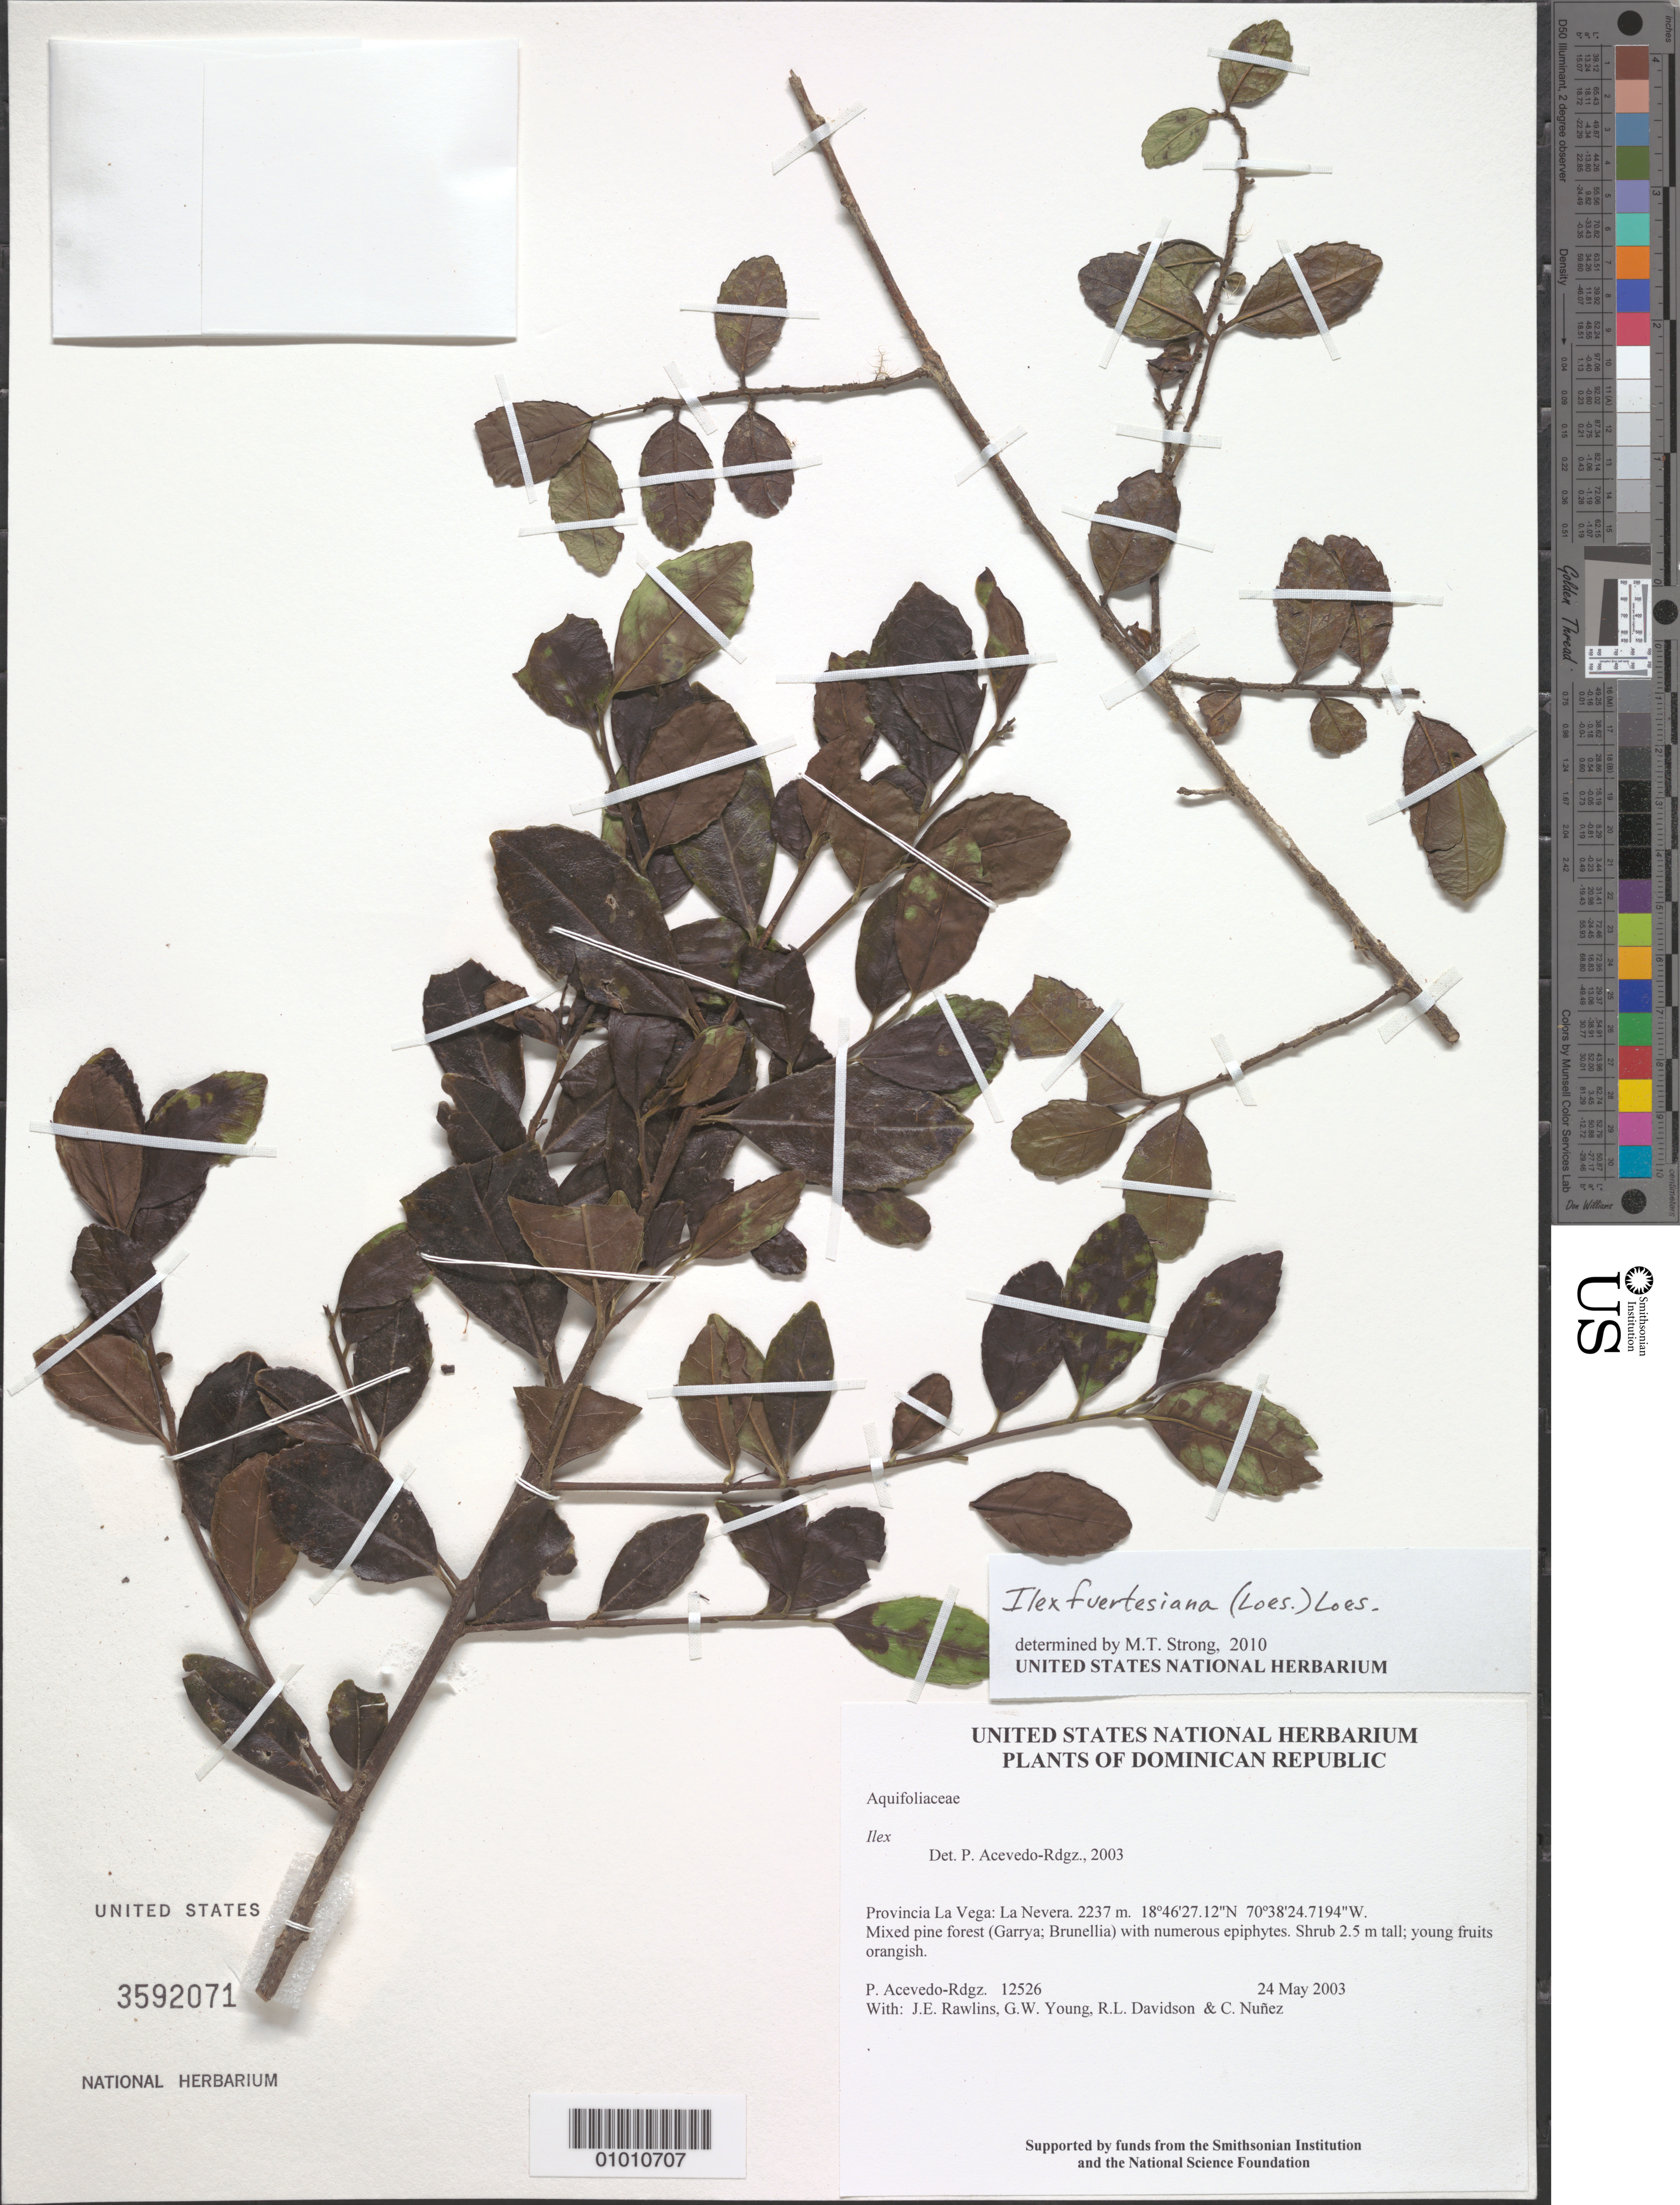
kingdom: Plantae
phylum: Tracheophyta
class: Magnoliopsida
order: Aquifoliales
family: Aquifoliaceae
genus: Ilex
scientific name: Ilex fuertesiana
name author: (Loes.) Loes.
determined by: Strong, M. T., (US), Smithsonian Institution - National Museum of Natural History (UNITED STATES)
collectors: P. Acevedo-Rodr., J. Rawlins, G. Young, R. Davidson & C. Nunez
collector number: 12526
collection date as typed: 24 May 2003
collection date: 2003-05-24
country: Dominican Republic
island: Hispaniola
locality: Provincia La Vega: La Nevera.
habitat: Mixed pine forest (Garrya; Brunellia) with numerous epiphytes.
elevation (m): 2237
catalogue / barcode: US 3592071